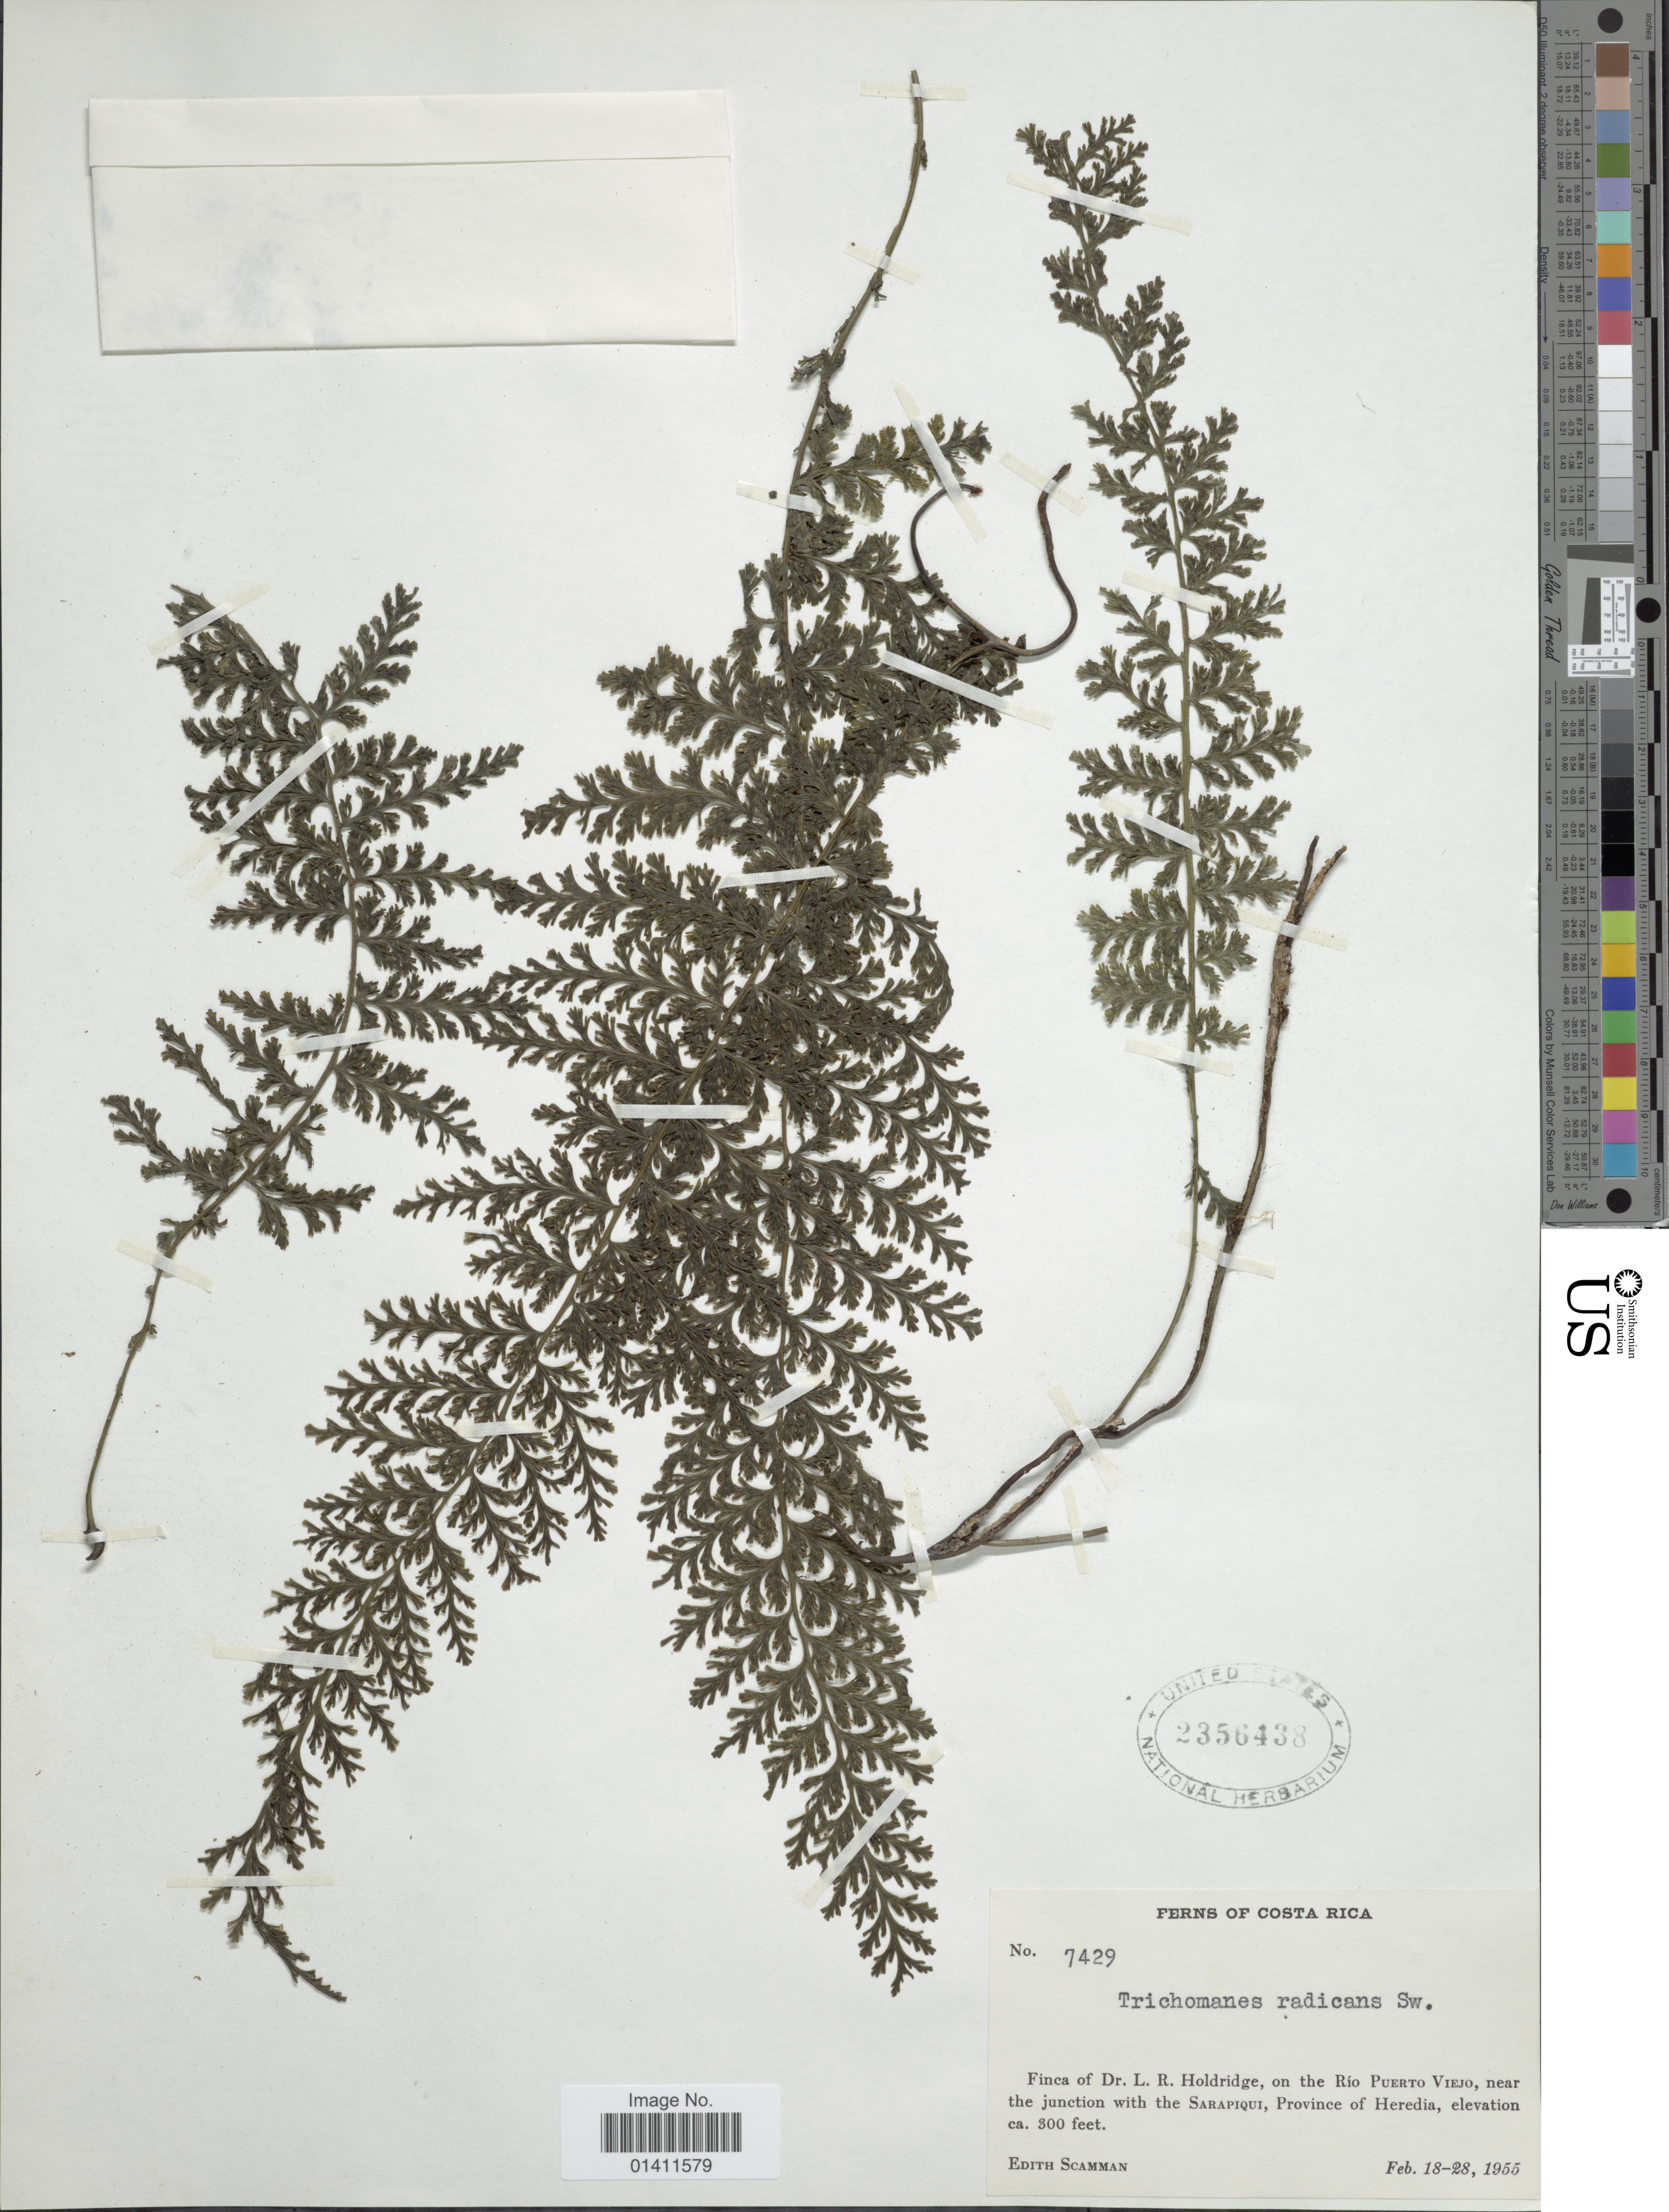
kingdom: Plantae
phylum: Tracheophyta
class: Polypodiopsida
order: Hymenophyllales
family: Hymenophyllaceae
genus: Vandenboschia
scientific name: Vandenboschia collariata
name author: (Bosch) Ebihara & K. Iwats.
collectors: E. Scamman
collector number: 7429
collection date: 1955-02-18/1955-02-28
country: Costa Rica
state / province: Heredia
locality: Finca of Dr. L. R. Holdridge, on the Rio Puerto Viejo, near the junction with the Sarapiqui, Province of Heredia.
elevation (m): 91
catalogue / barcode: US 2356438